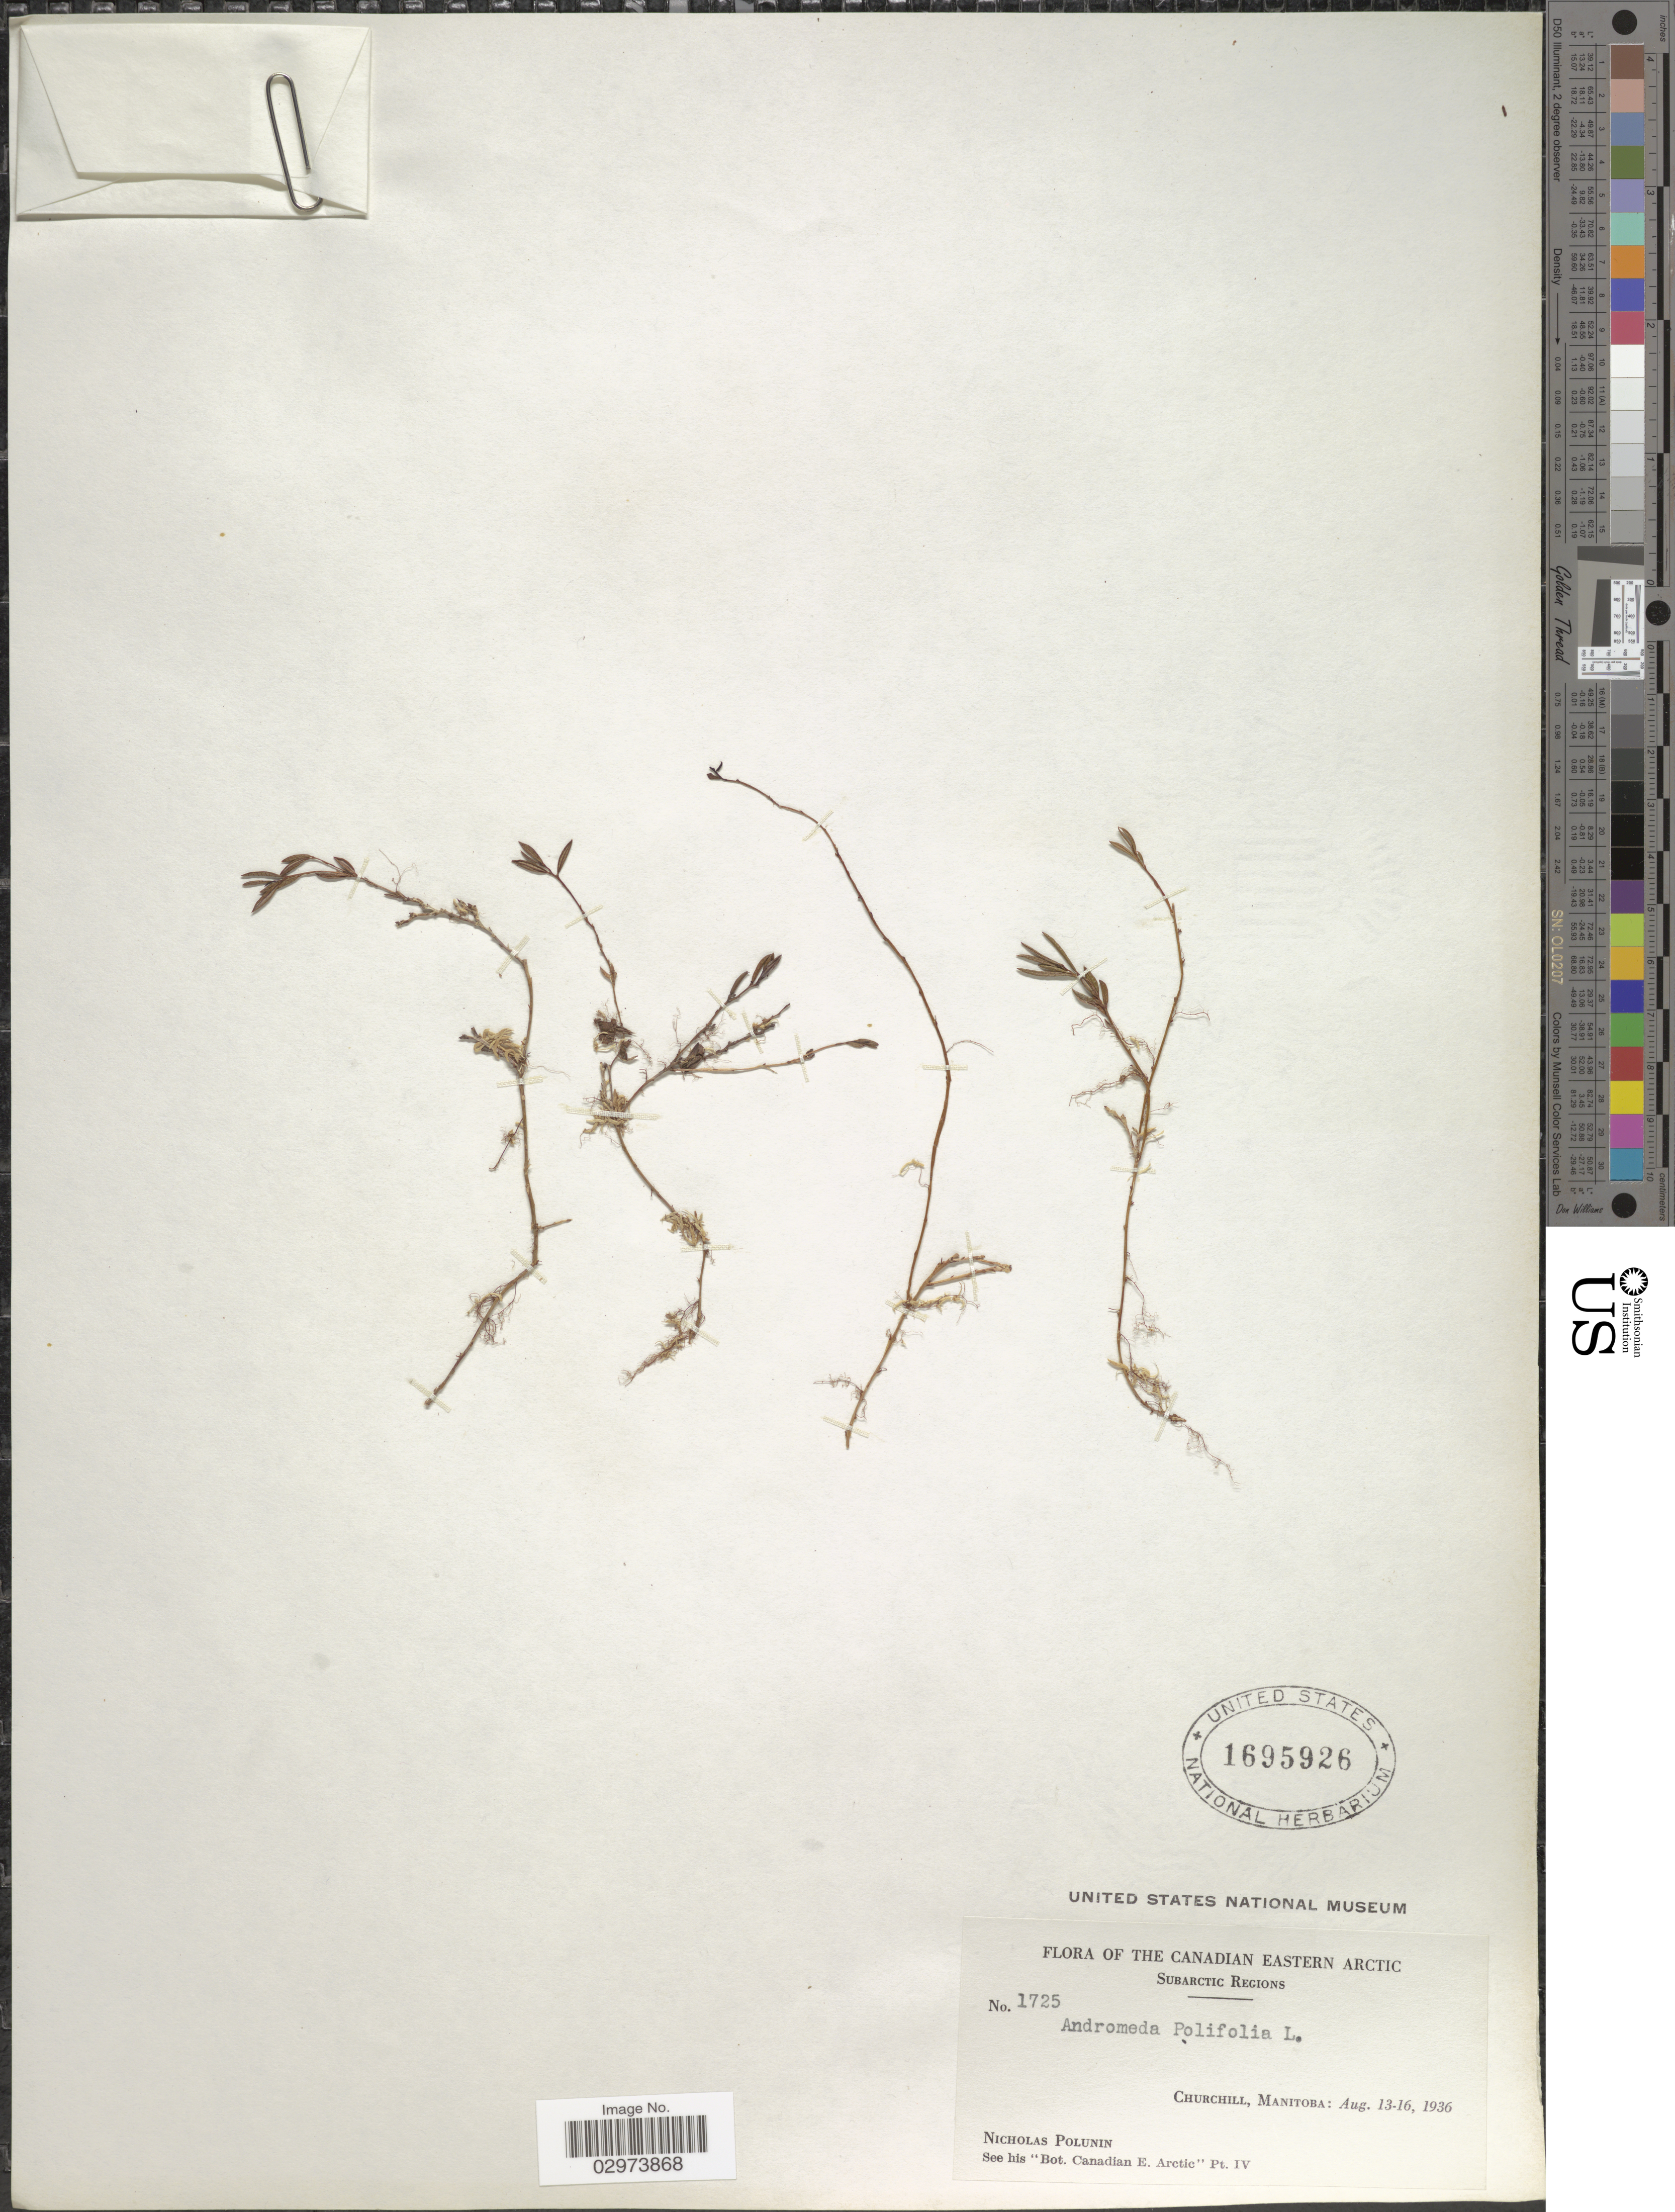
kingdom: Plantae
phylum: Tracheophyta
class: Magnoliopsida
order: Ericales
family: Ericaceae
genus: Andromeda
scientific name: Andromeda polifolia var. latifolia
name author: Aiton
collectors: N. V. Polunin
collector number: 1725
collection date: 1936-08-13/1936-08-16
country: Canada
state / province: Manitoba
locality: Canadian Eastern Arctic. Subarctic Regions. Churchill, Manitoba.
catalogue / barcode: US 1695926